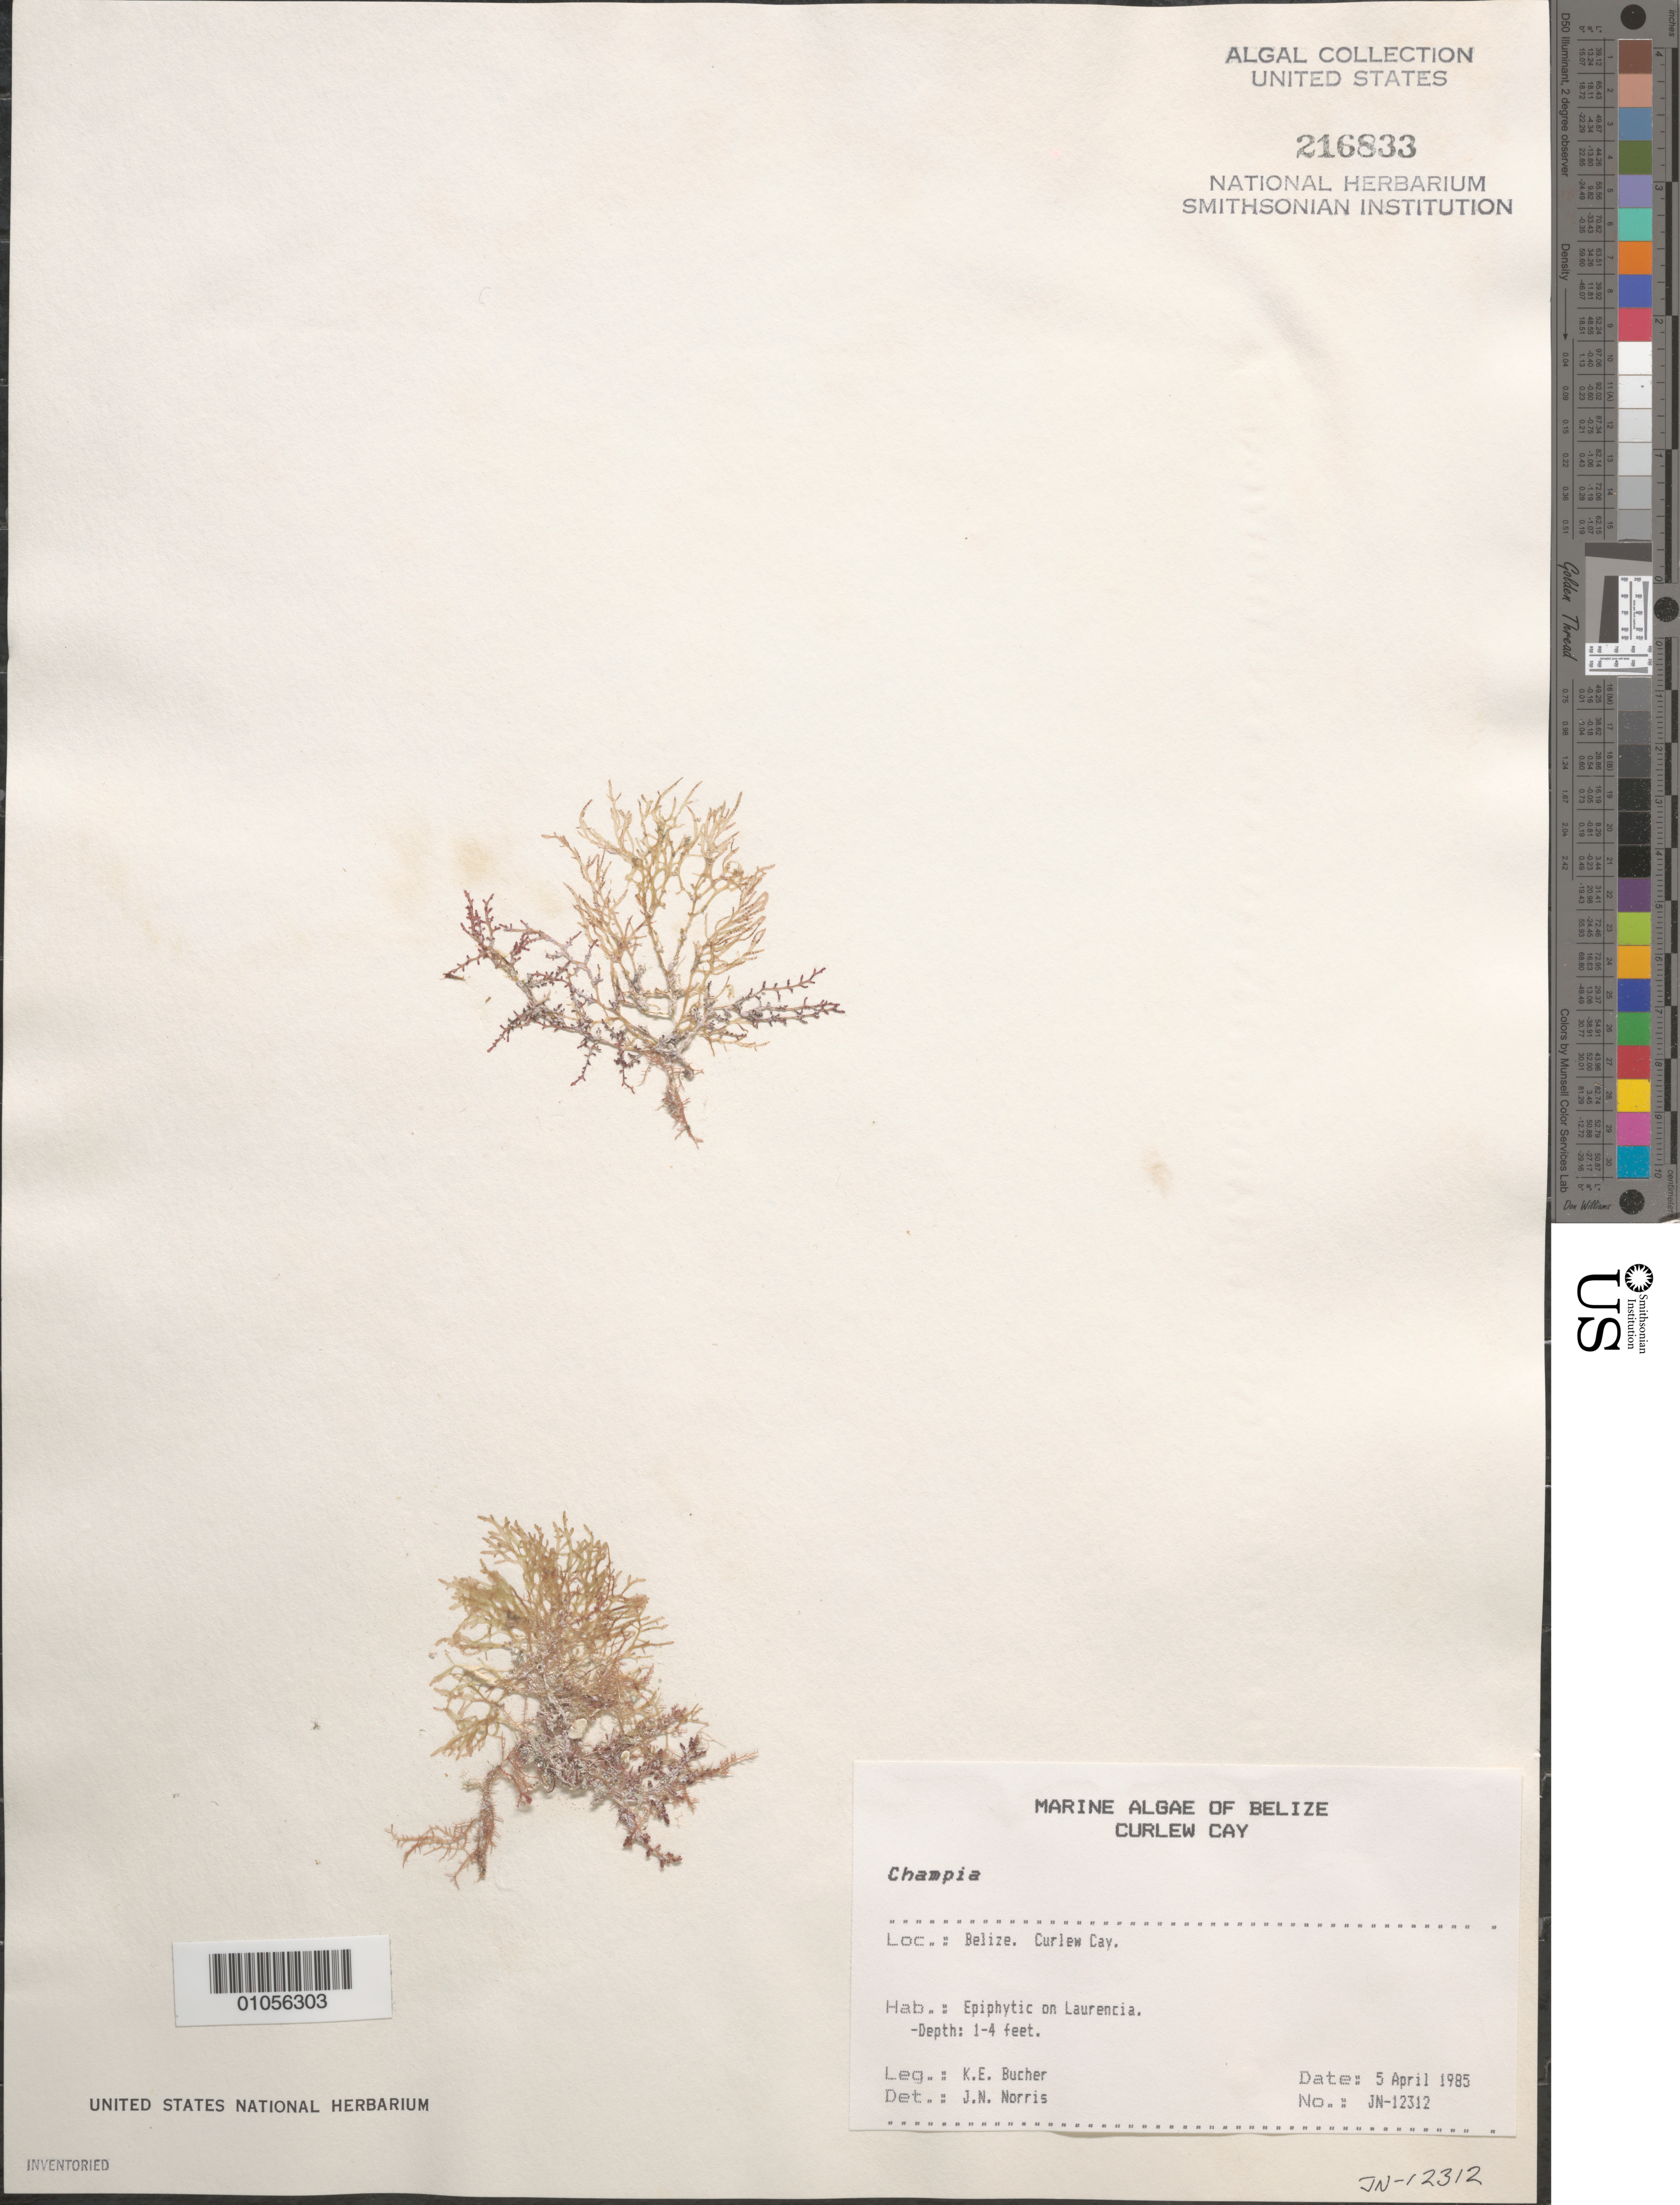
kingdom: Plantae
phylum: Rhodophyta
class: Florideophyceae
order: Rhodymeniales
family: Champiaceae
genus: Champia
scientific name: Champia sp.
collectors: K. E. Bucher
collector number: JN-12312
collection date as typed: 05 Apr 1985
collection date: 1985-04-05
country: Belize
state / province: Stann Creek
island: Curlew Cay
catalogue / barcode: US 216833